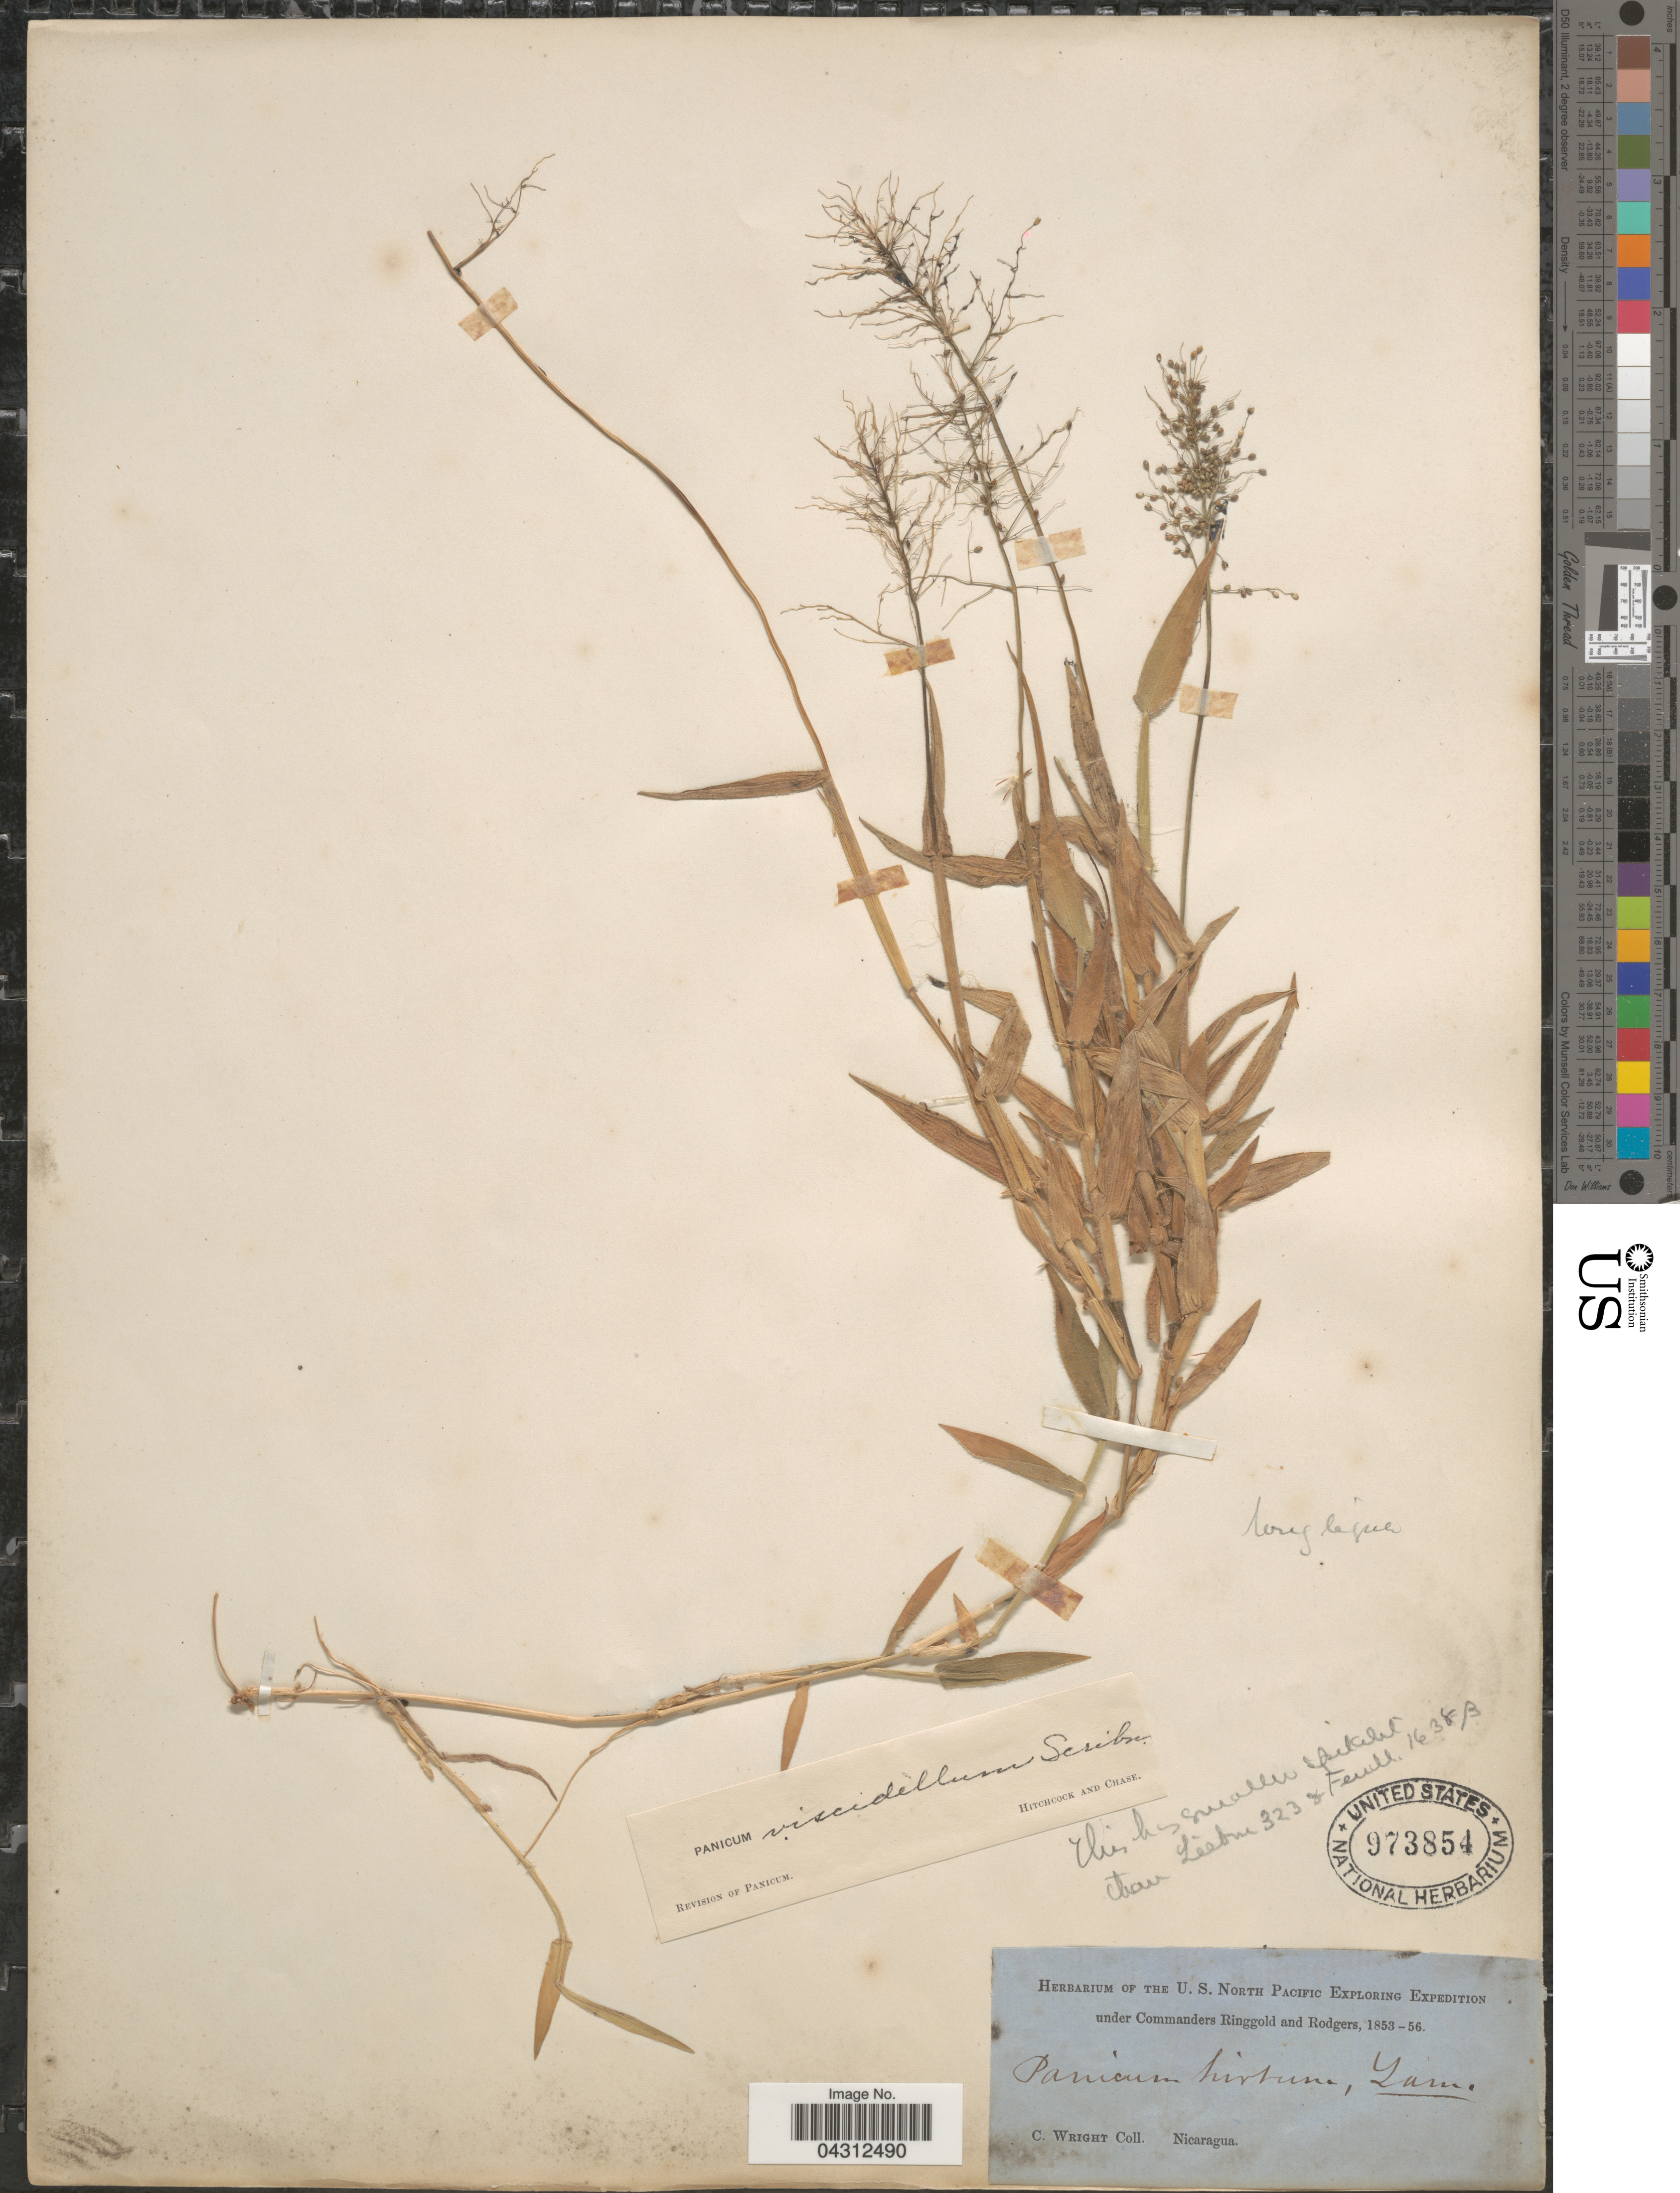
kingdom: Plantae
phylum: Tracheophyta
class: Liliopsida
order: Poales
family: Poaceae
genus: Dichanthelium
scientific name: Dichanthelium viscidellum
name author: (Scribn.) Gould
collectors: C. Wright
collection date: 1853/1856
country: Nicaragua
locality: The U. S. North Pacific Exploring Expedition.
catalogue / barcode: US 973854